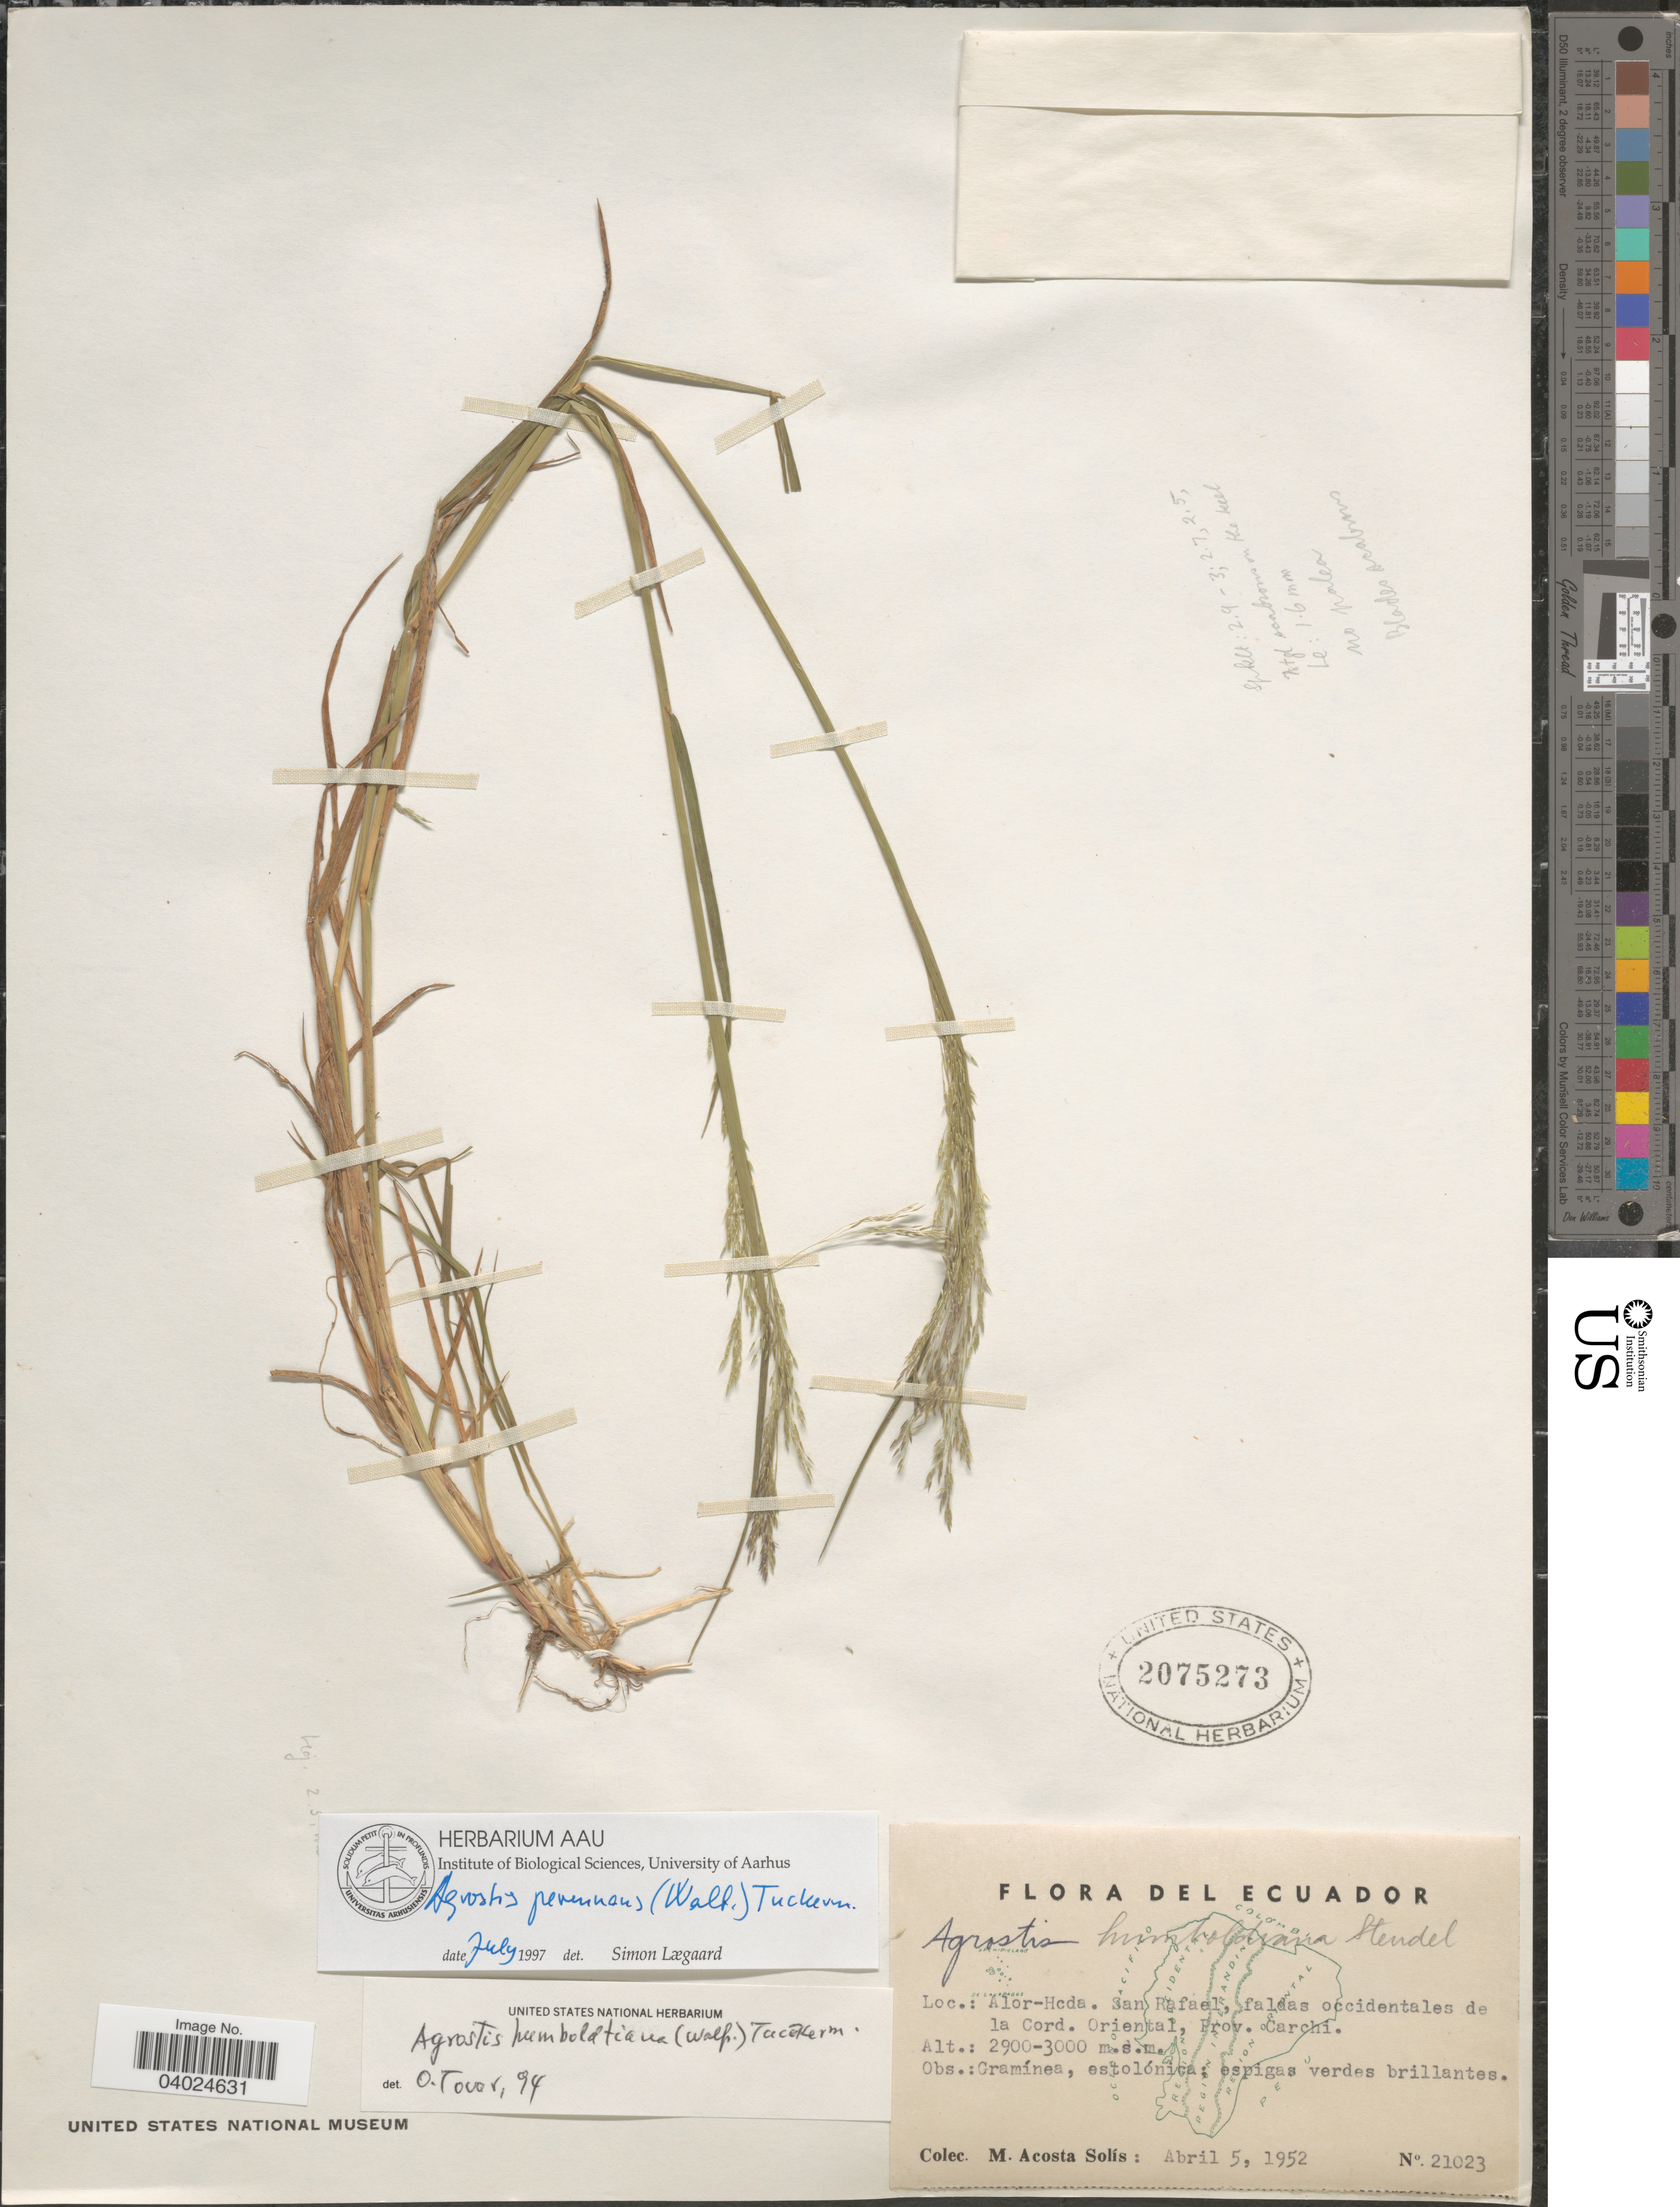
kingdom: Plantae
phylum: Tracheophyta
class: Liliopsida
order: Poales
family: Poaceae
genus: Agrostis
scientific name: Agrostis perennans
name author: (Walter) Tuck.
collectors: M. Acosta Solis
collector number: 21023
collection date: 1952-04-05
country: Ecuador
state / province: Carchi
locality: Alor-Hcda. San Rafael, faldas occidentales de la Cord. Oriental.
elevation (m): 2900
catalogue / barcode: US 2075273